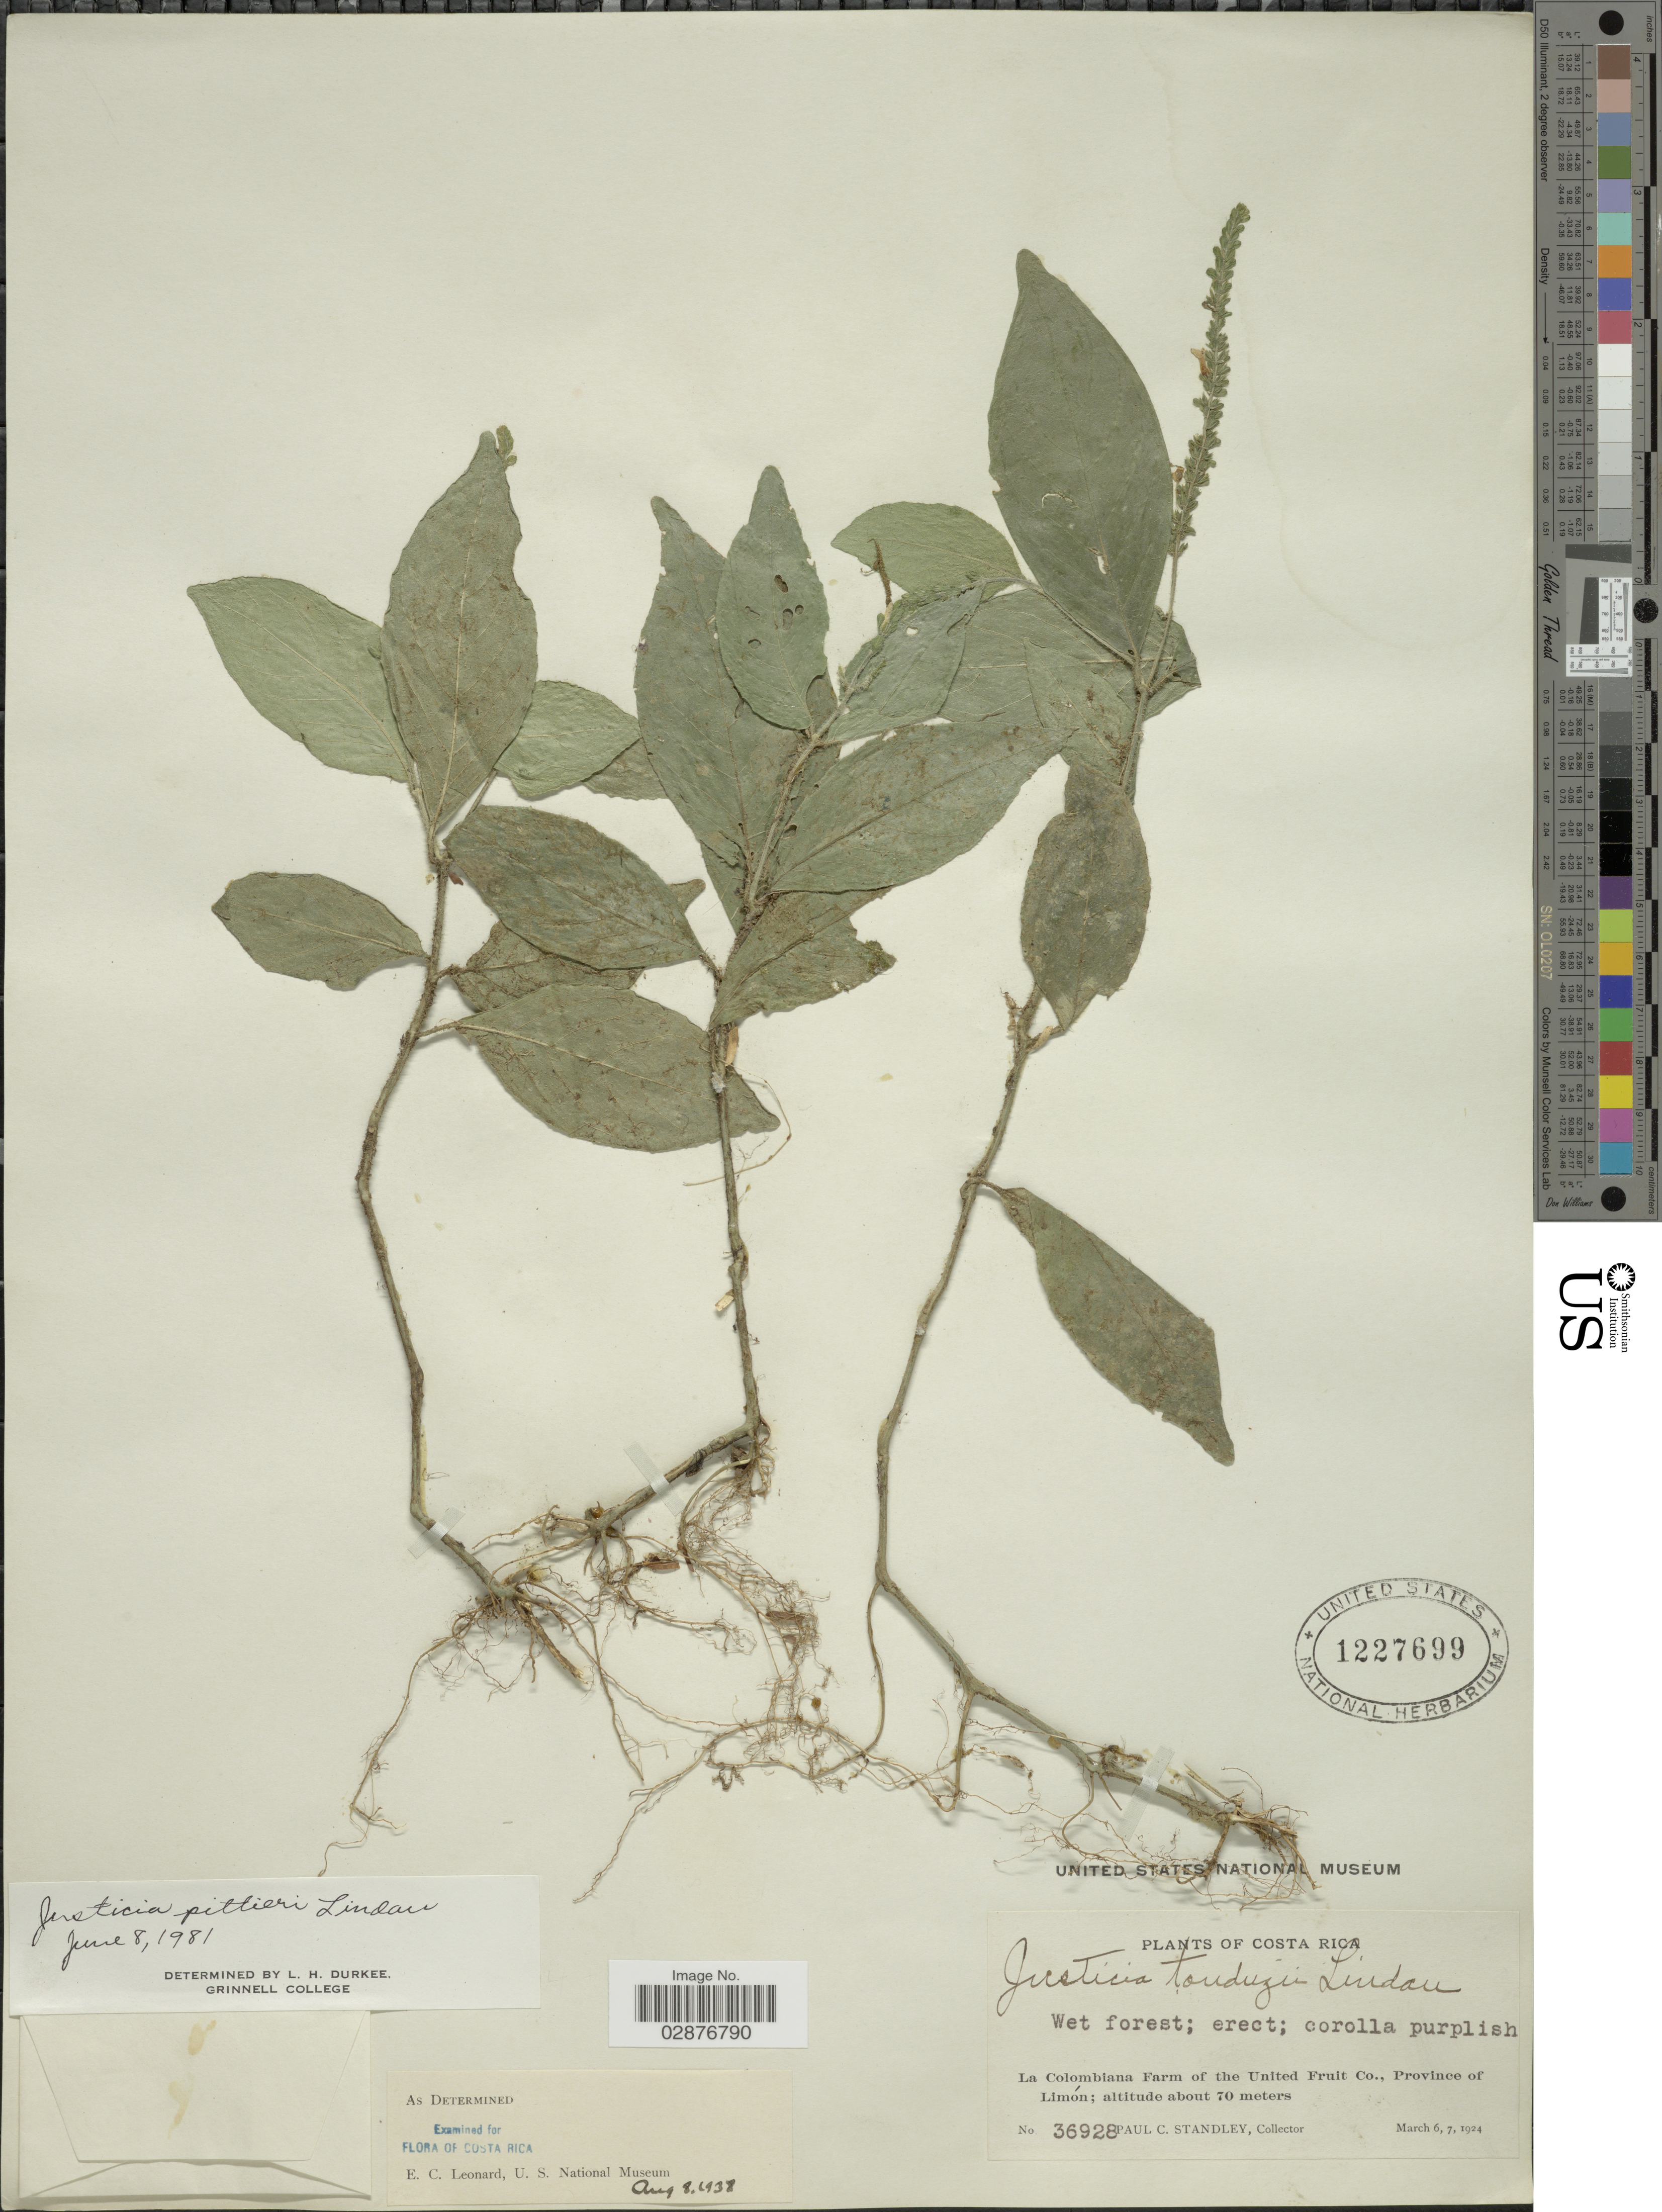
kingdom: Plantae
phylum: Tracheophyta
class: Magnoliopsida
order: Lamiales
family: Acanthaceae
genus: Justicia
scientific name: Justicia pittieri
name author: Lindau in Pittier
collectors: P. C. Standley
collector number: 36928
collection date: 1924-03-06/1924-03-07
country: Costa Rica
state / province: Limón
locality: La Colombiana Farm of the United Fruit Co.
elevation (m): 70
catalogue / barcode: US 1227699